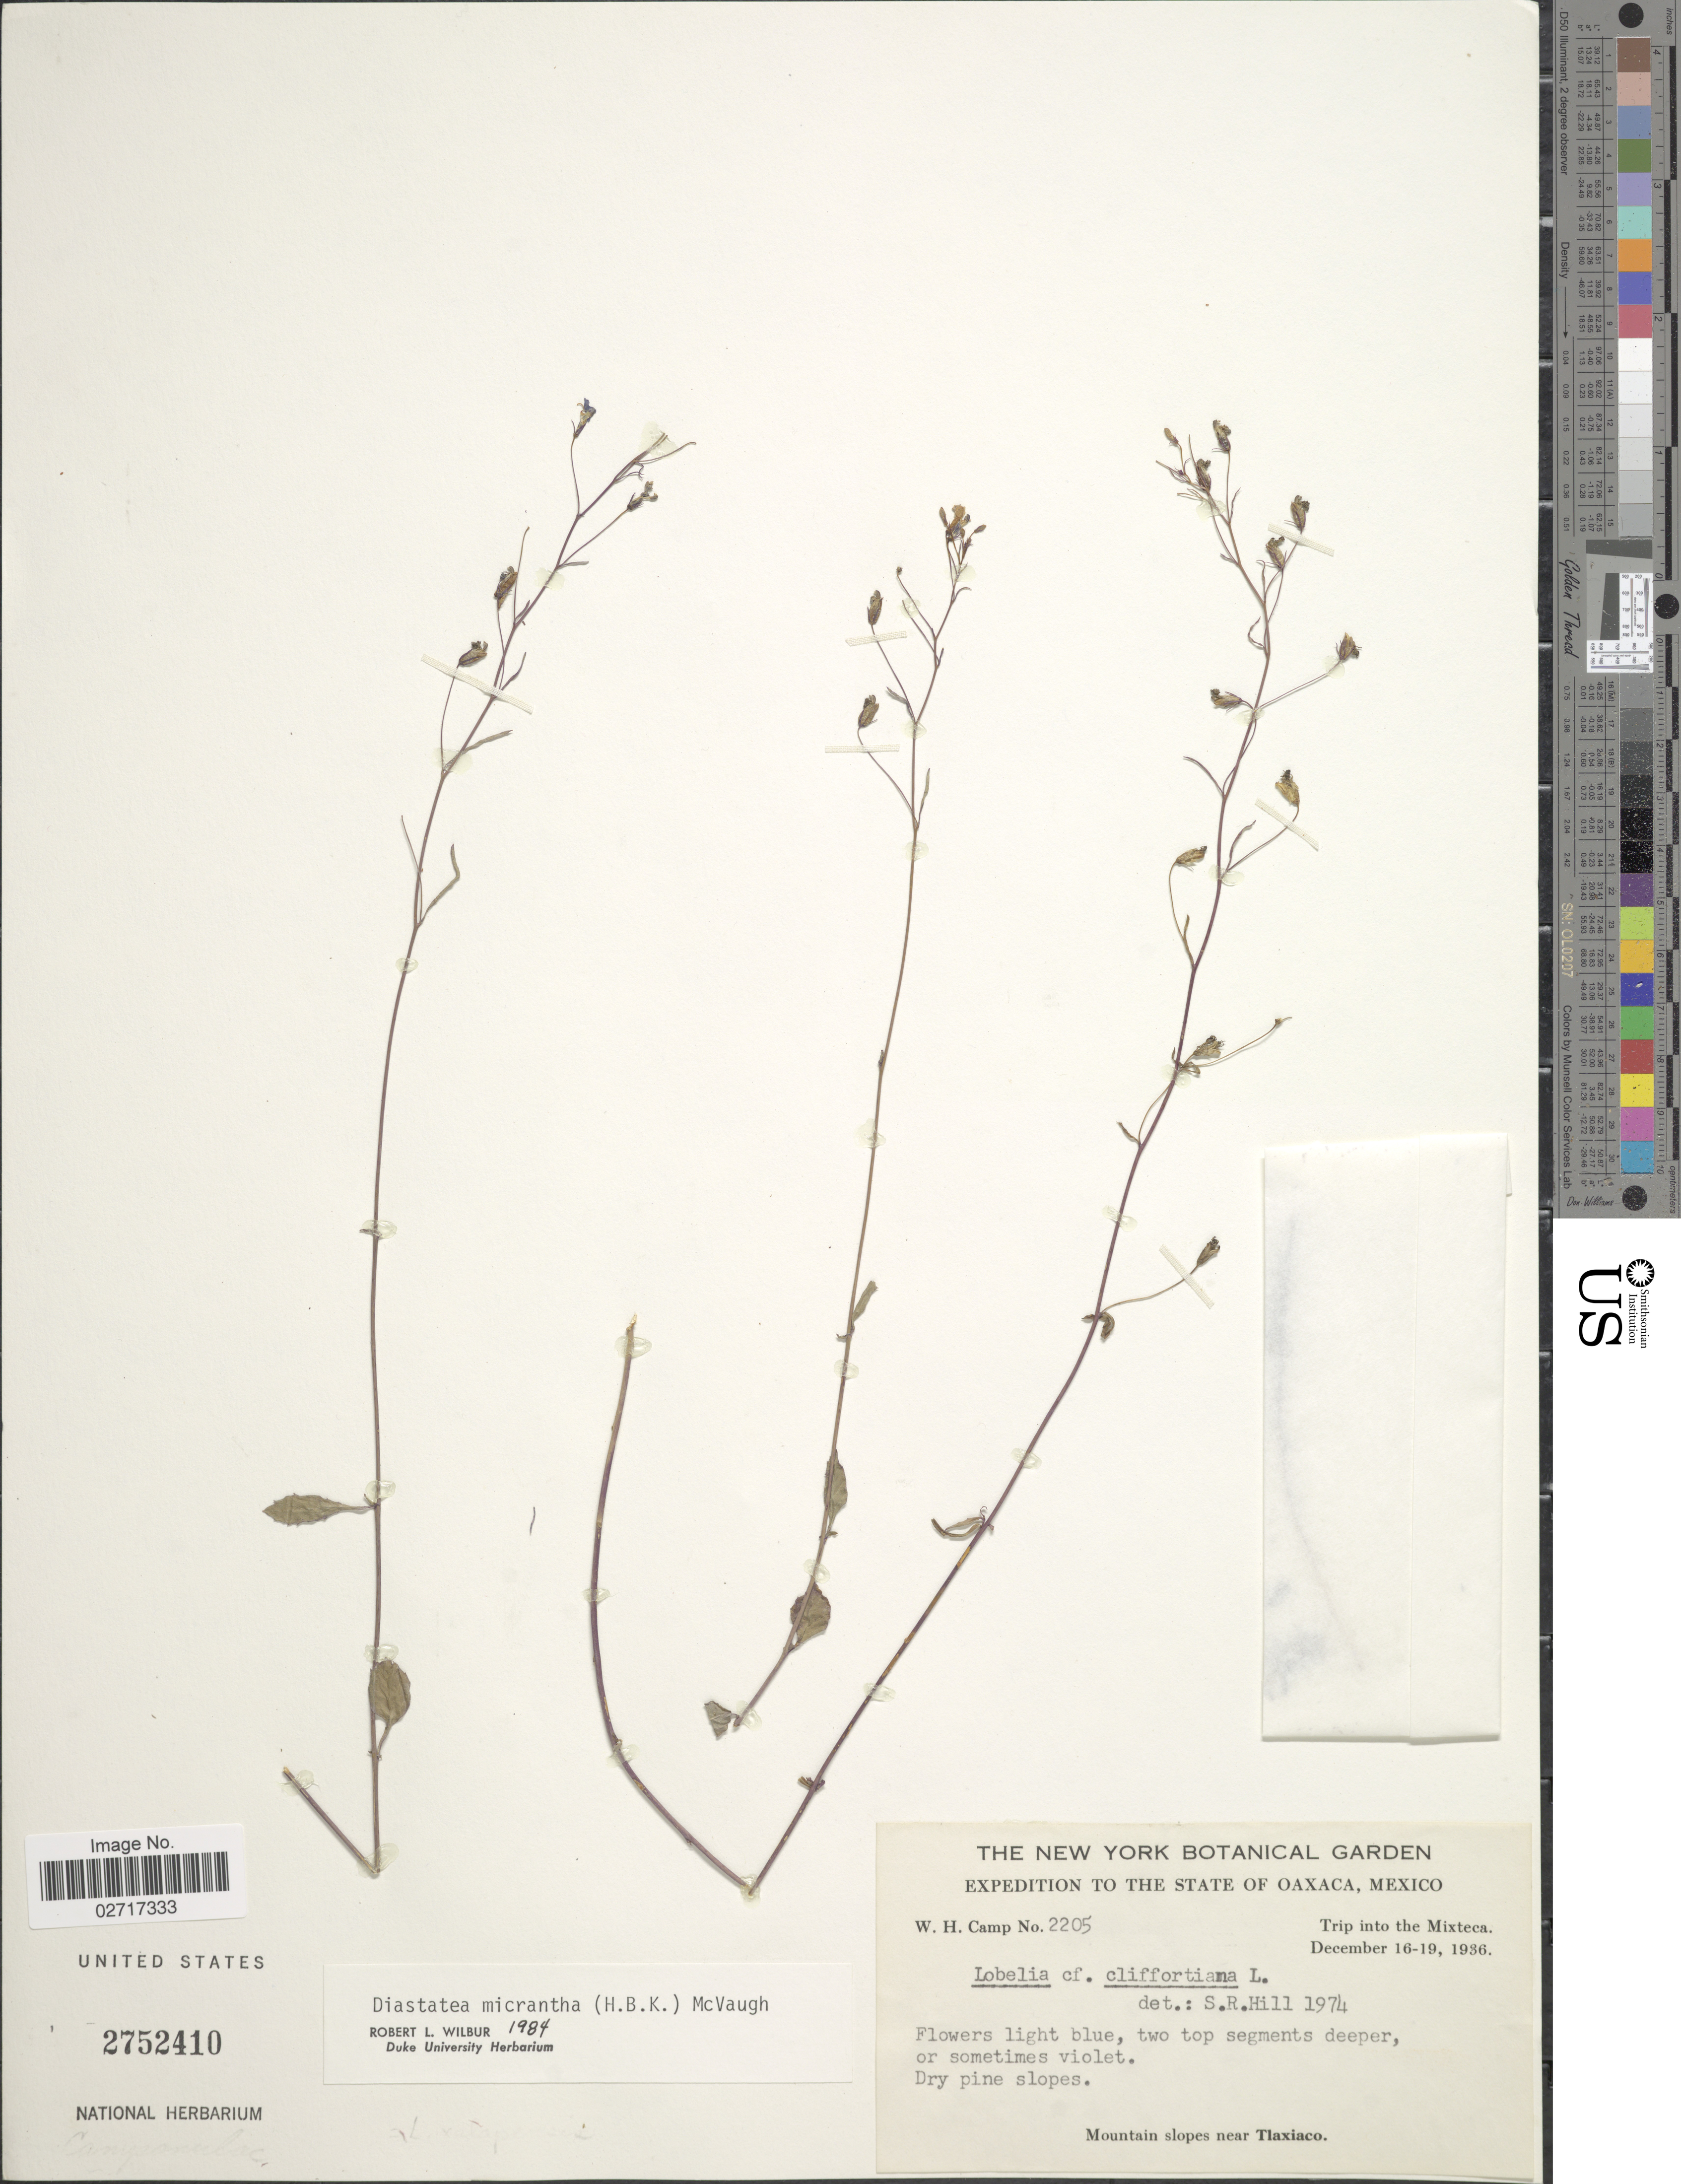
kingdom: Plantae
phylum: Tracheophyta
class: Magnoliopsida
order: Asterales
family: Campanulaceae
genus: Diastatea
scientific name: Diastatea micrantha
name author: (Kunth) McVaugh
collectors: W. H. Camp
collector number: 2205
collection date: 1936-12-16/1936-12-19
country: Mexico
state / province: Oaxaca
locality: Mixteca. Mountain slopes near Tlaciaxo.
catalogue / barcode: US 2752410